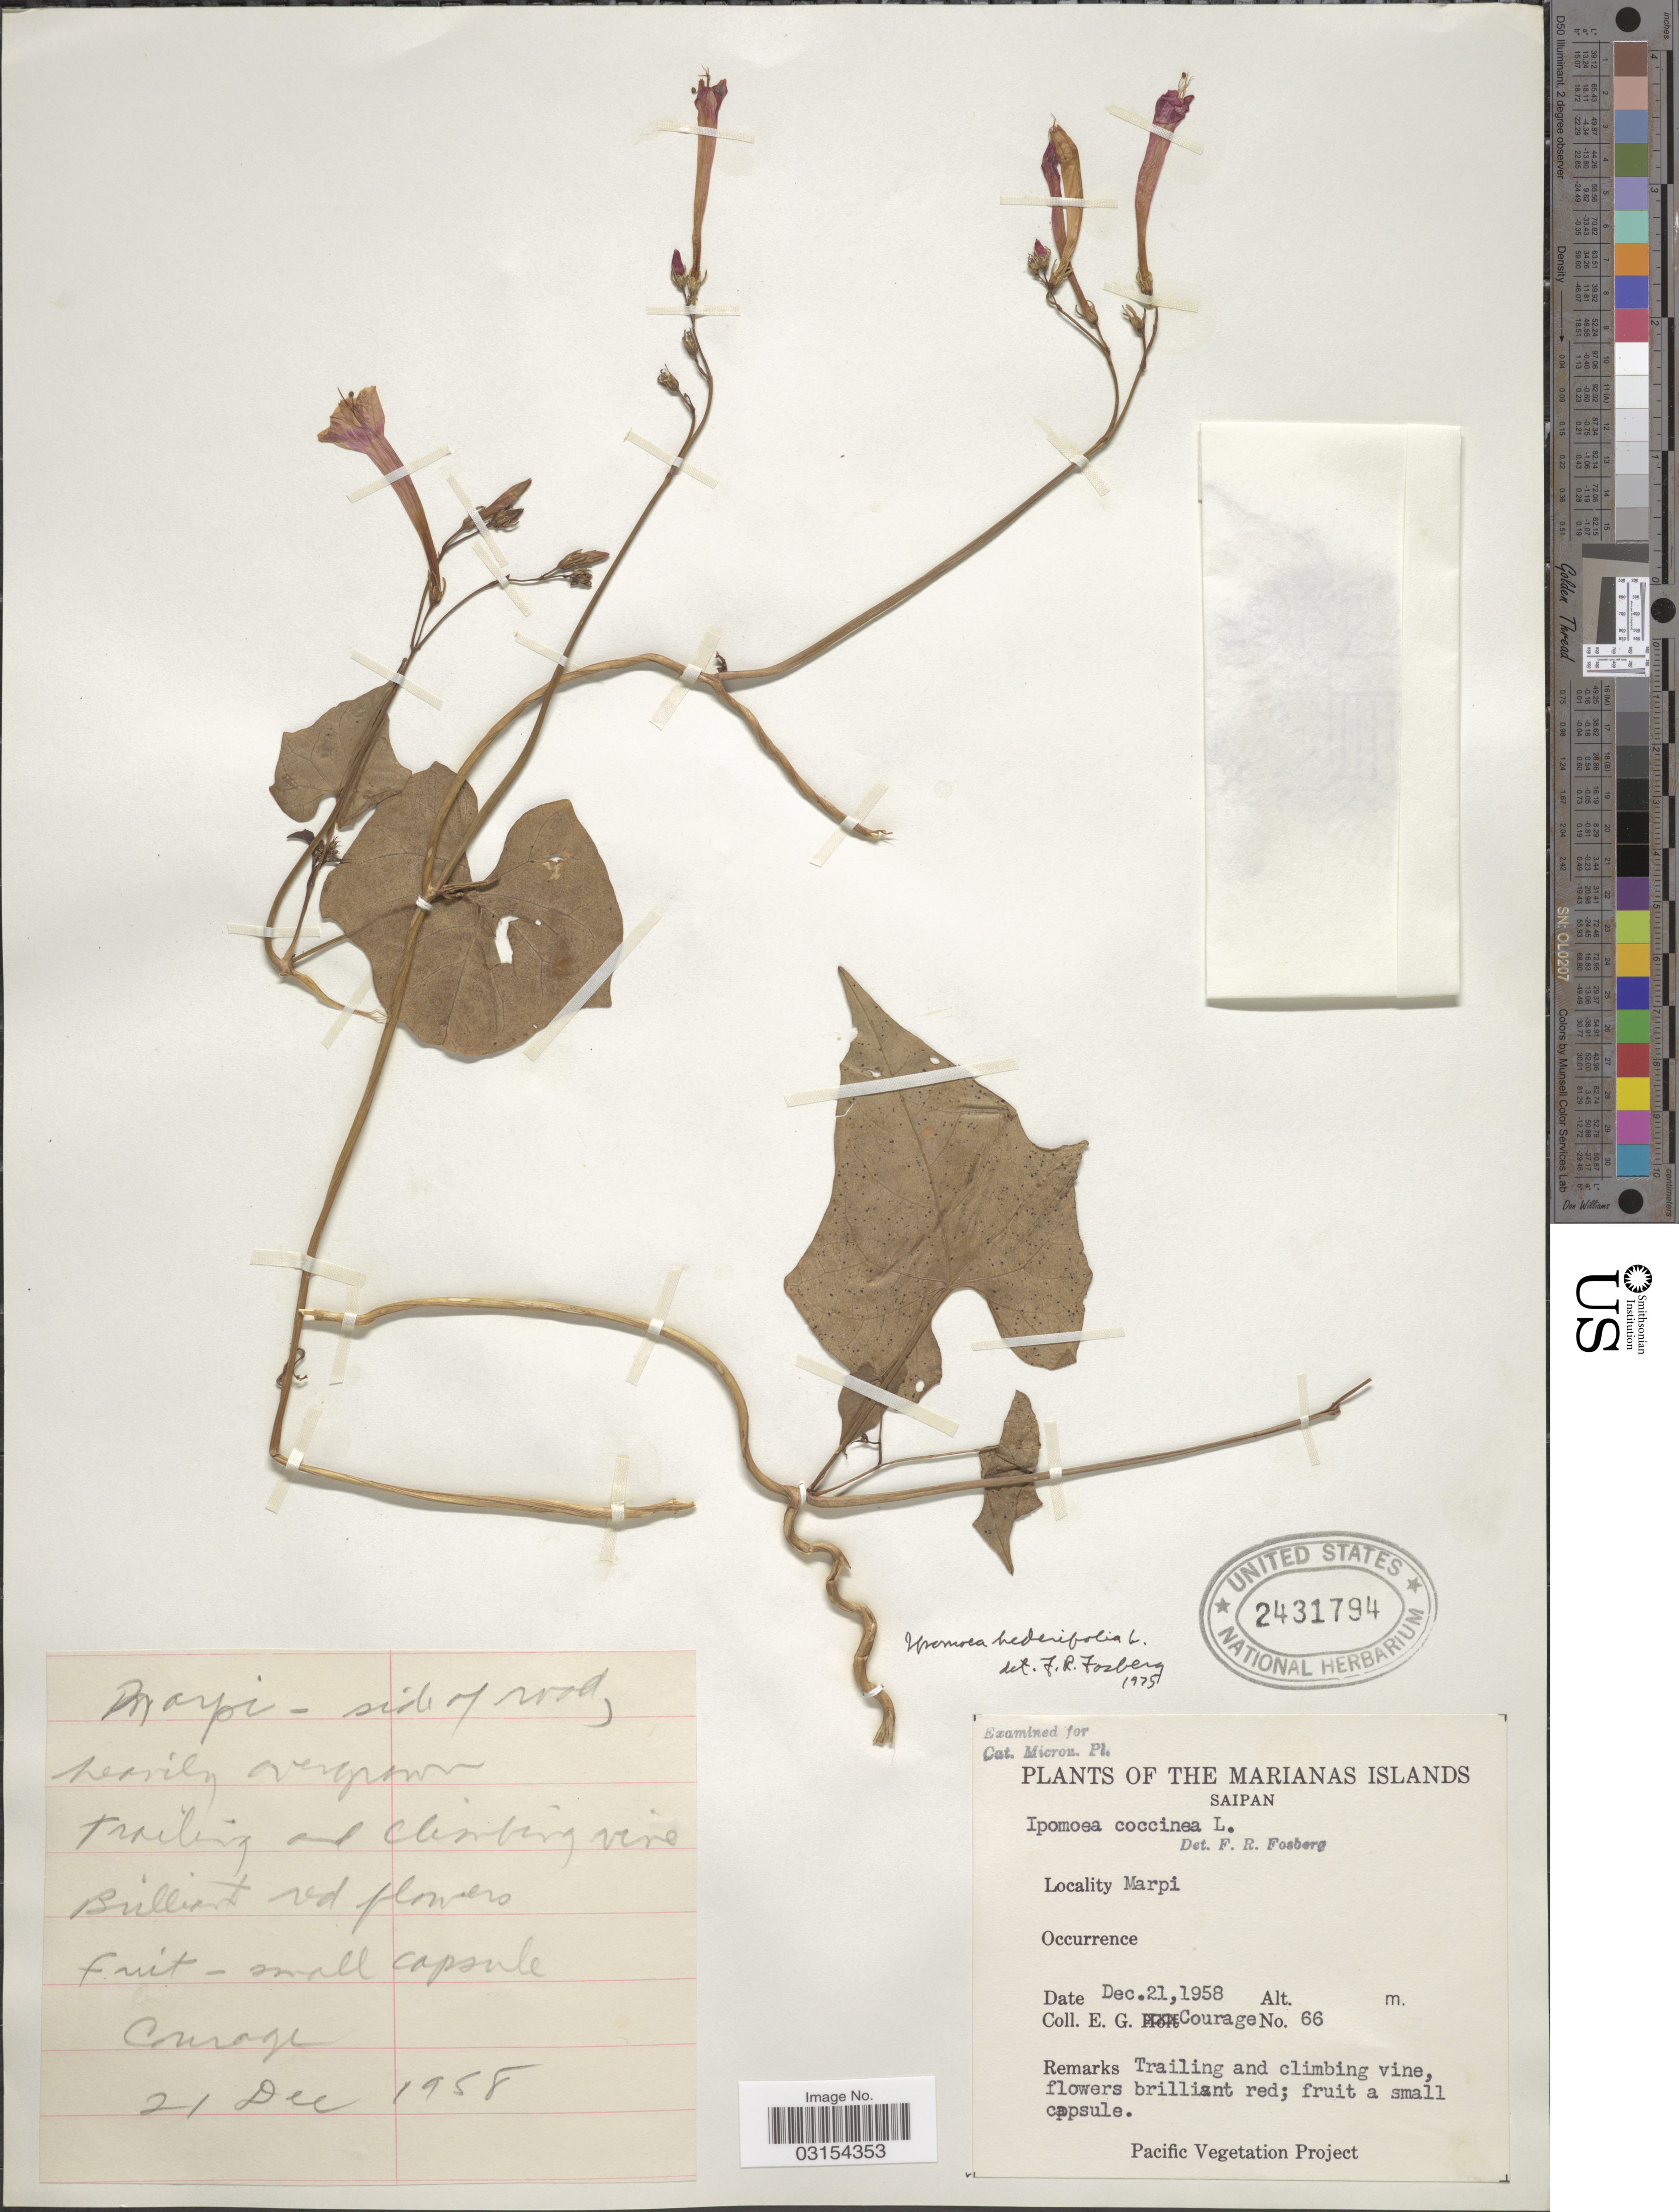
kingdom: Plantae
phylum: Tracheophyta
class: Magnoliopsida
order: Solanales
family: Convolvulaceae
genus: Ipomoea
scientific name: Ipomoea hederifolia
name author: L.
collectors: E. Courage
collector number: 66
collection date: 1958-12-21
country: Northern Mariana Islands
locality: The Marianas Islands. Saipan. Marpi. Side of road.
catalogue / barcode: US 2431794